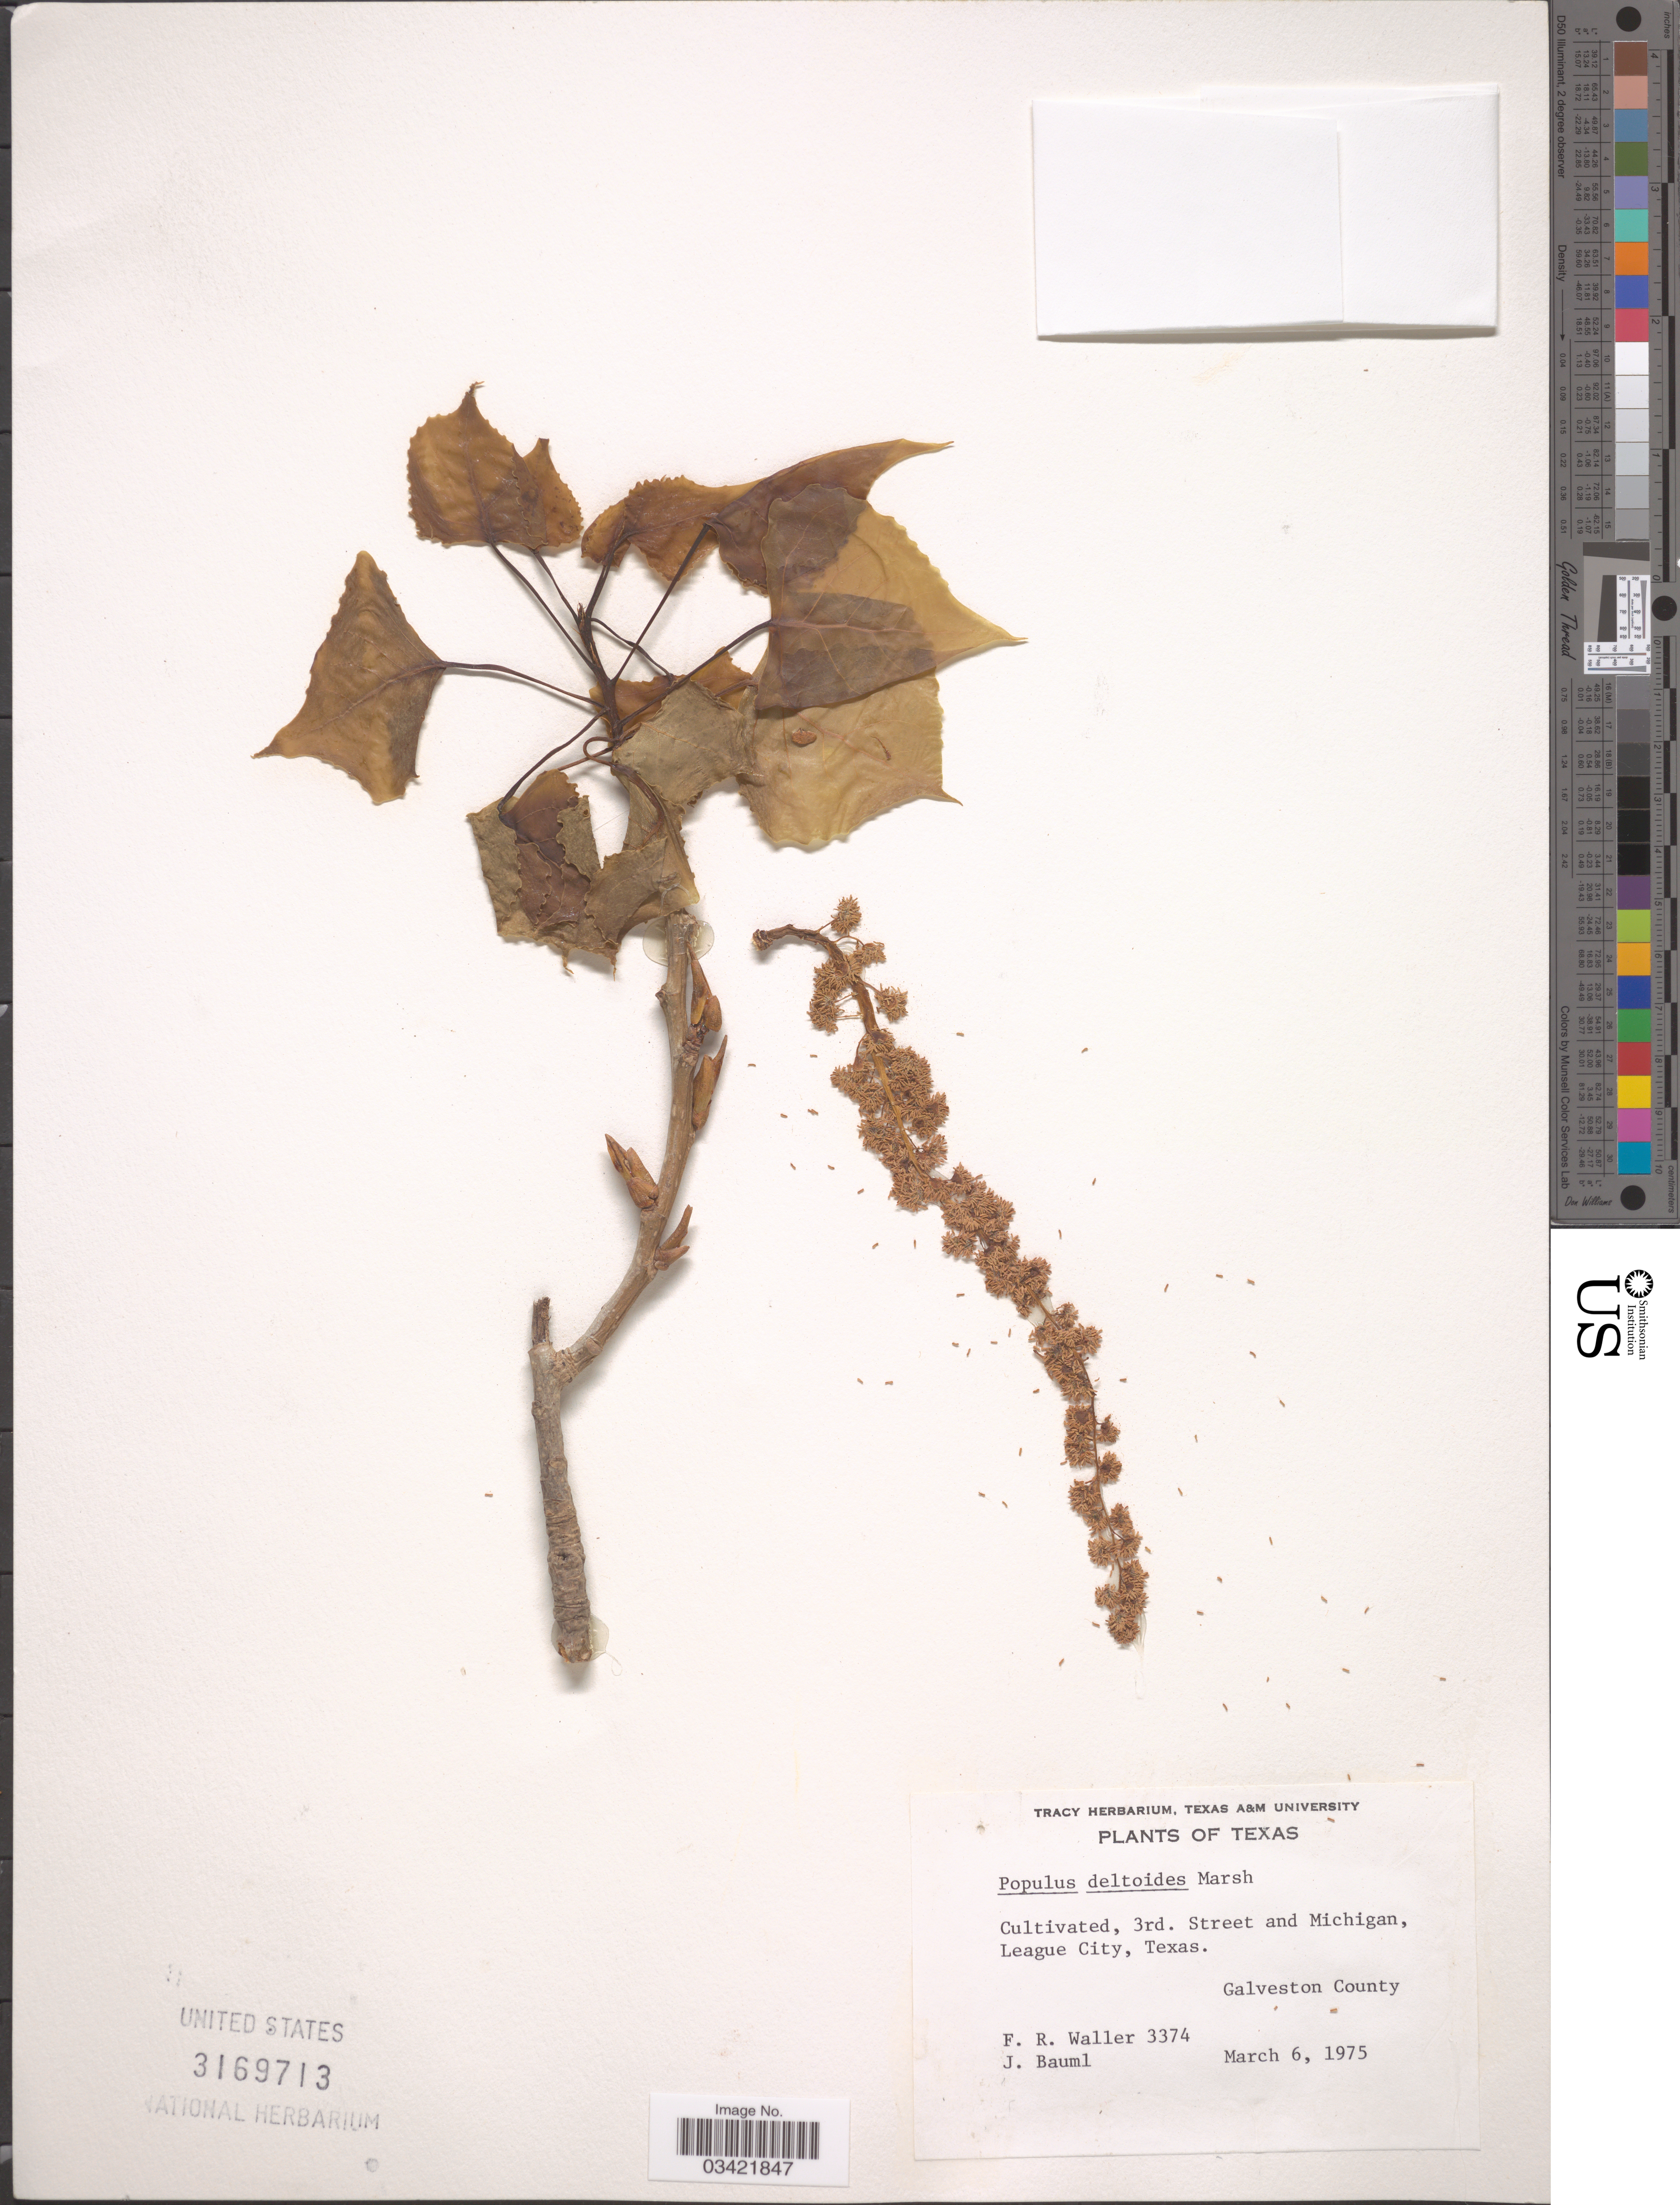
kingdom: Plantae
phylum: Tracheophyta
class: Magnoliopsida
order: Malpighiales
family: Salicaceae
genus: Populus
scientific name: Populus deltoides subsp. deltoides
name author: W. Bartram ex Marshall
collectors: F. R. Waller & J. Bauml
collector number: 3374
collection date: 1975-03-06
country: United States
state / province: Texas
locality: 3rd. Street and Michigan, League City. Galveston County.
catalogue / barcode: US 3169713